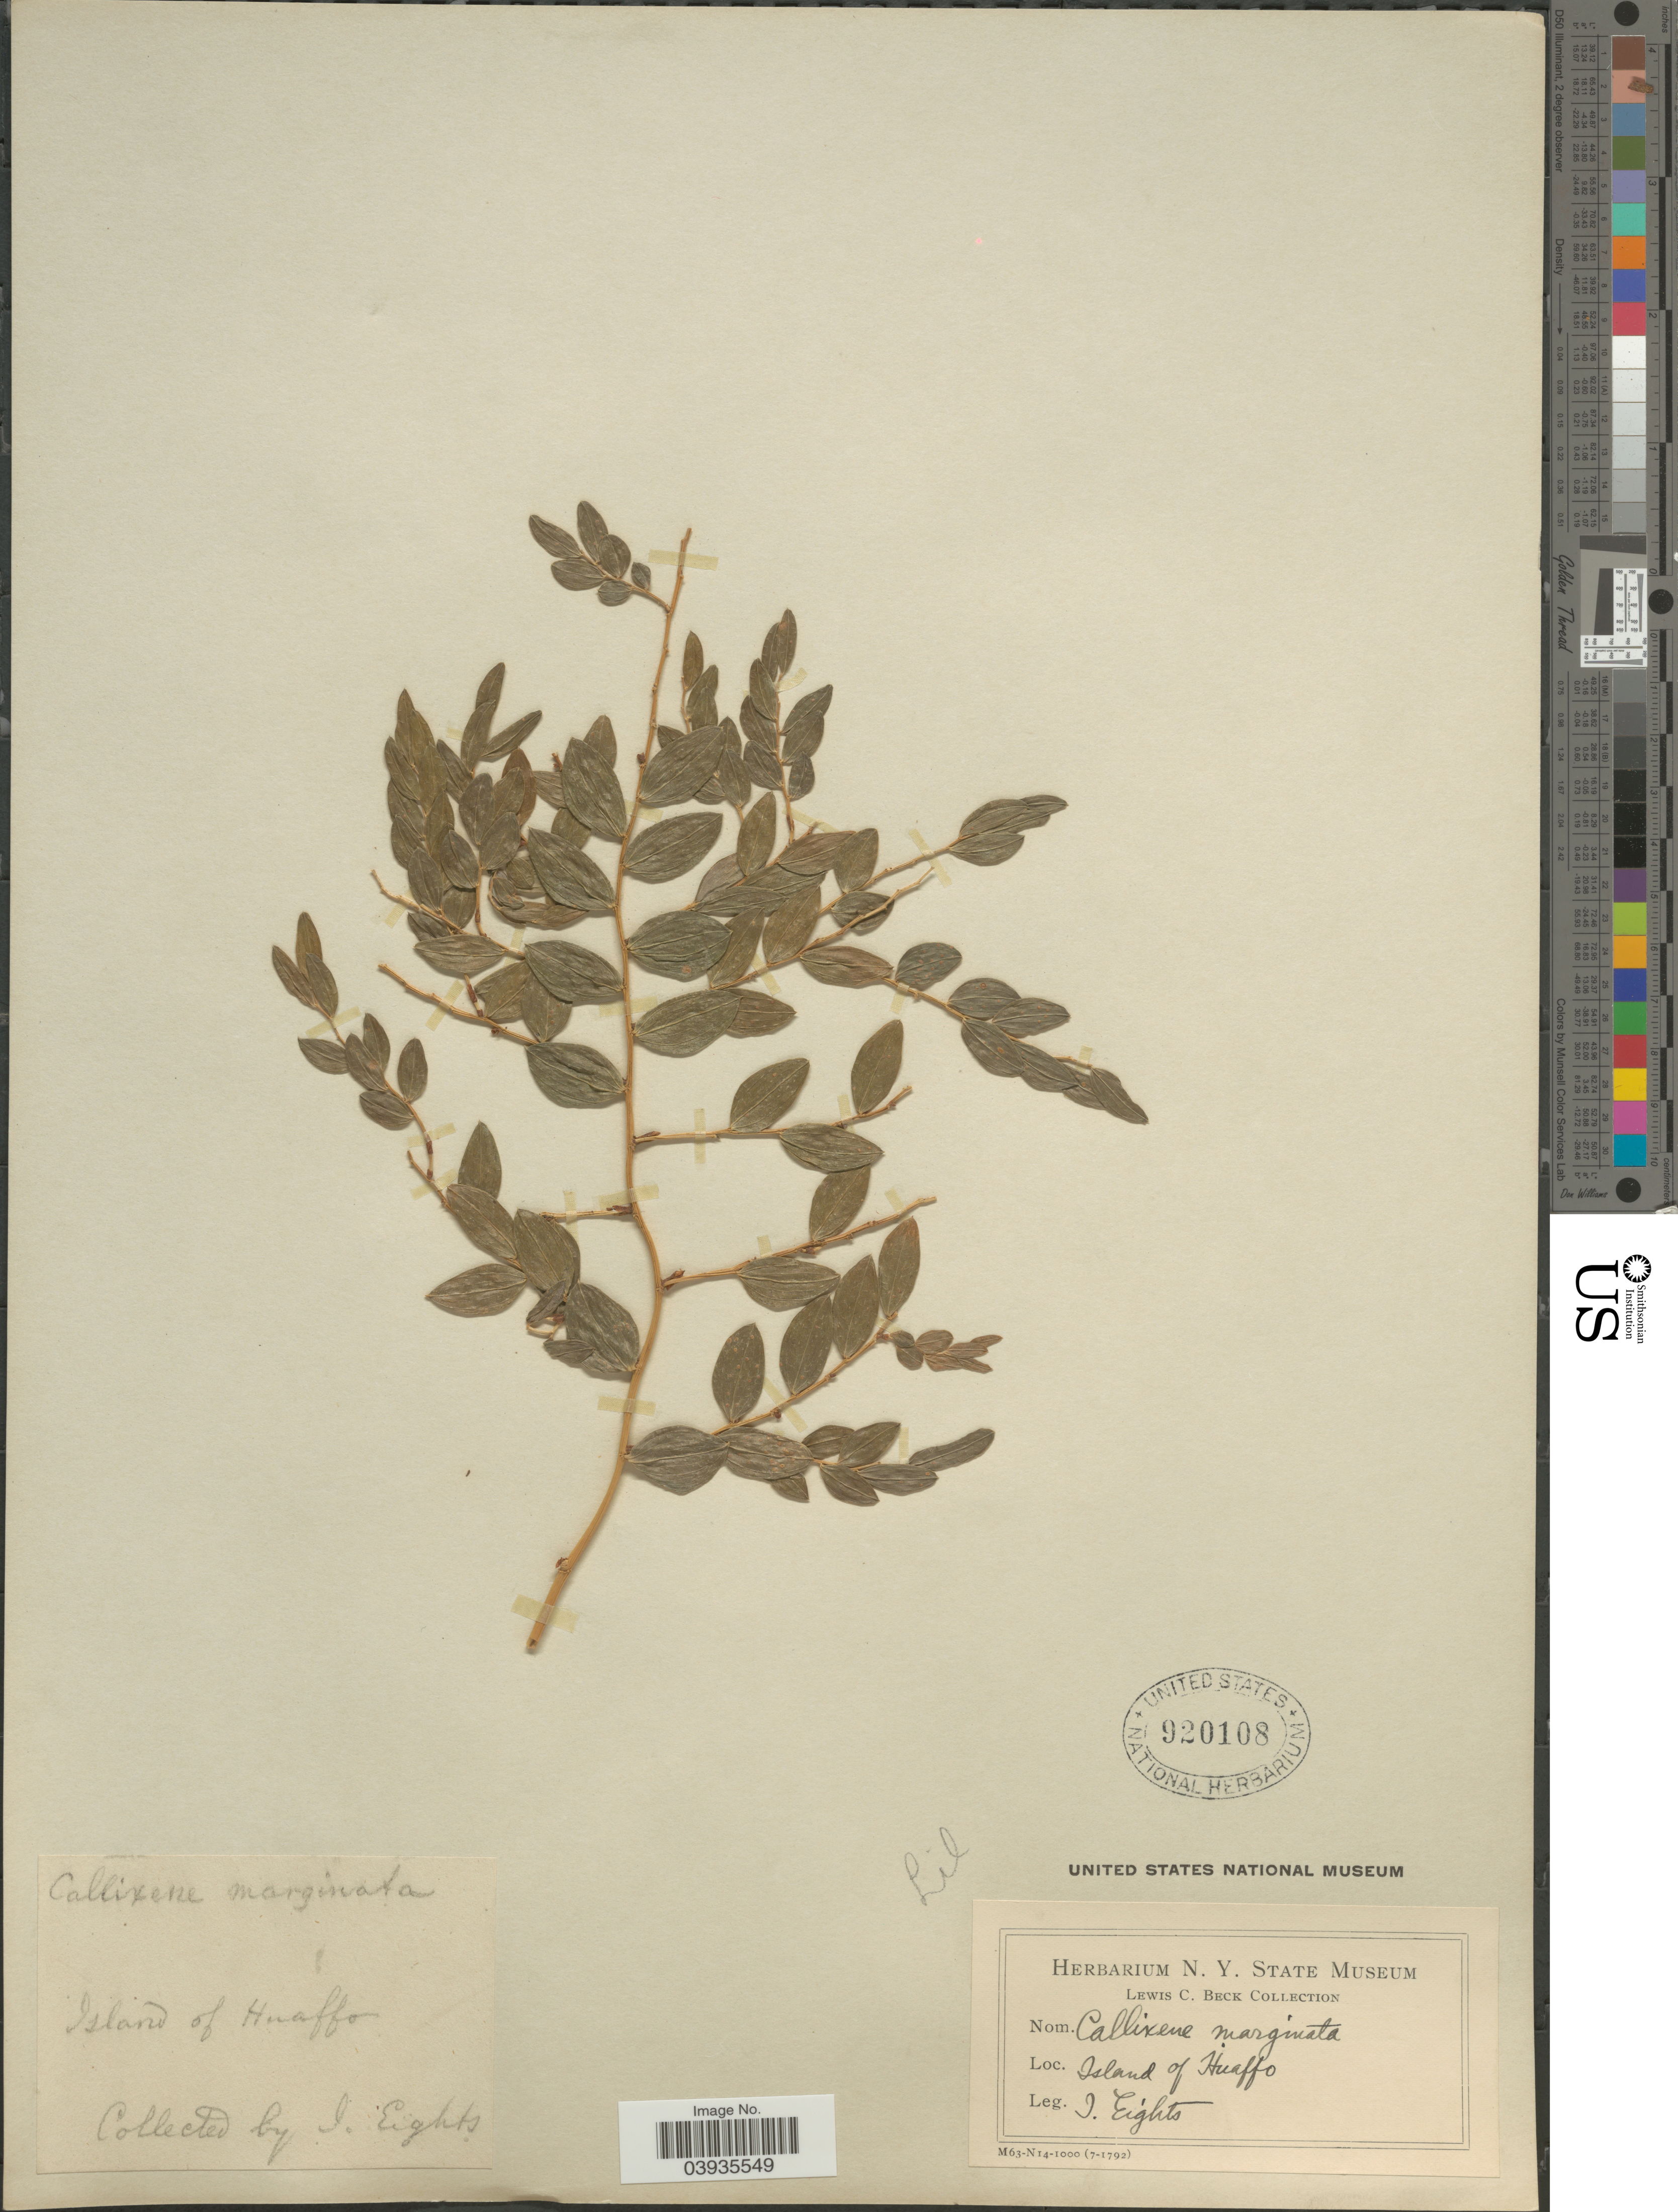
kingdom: Plantae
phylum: Tracheophyta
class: Liliopsida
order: Liliales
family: Alstroemeriaceae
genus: Luzuriaga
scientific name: Luzuriaga marginata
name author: (Gaertn.) Benth. & Hook. f.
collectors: I. Eights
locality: Island of Huaffo.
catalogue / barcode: US 920108